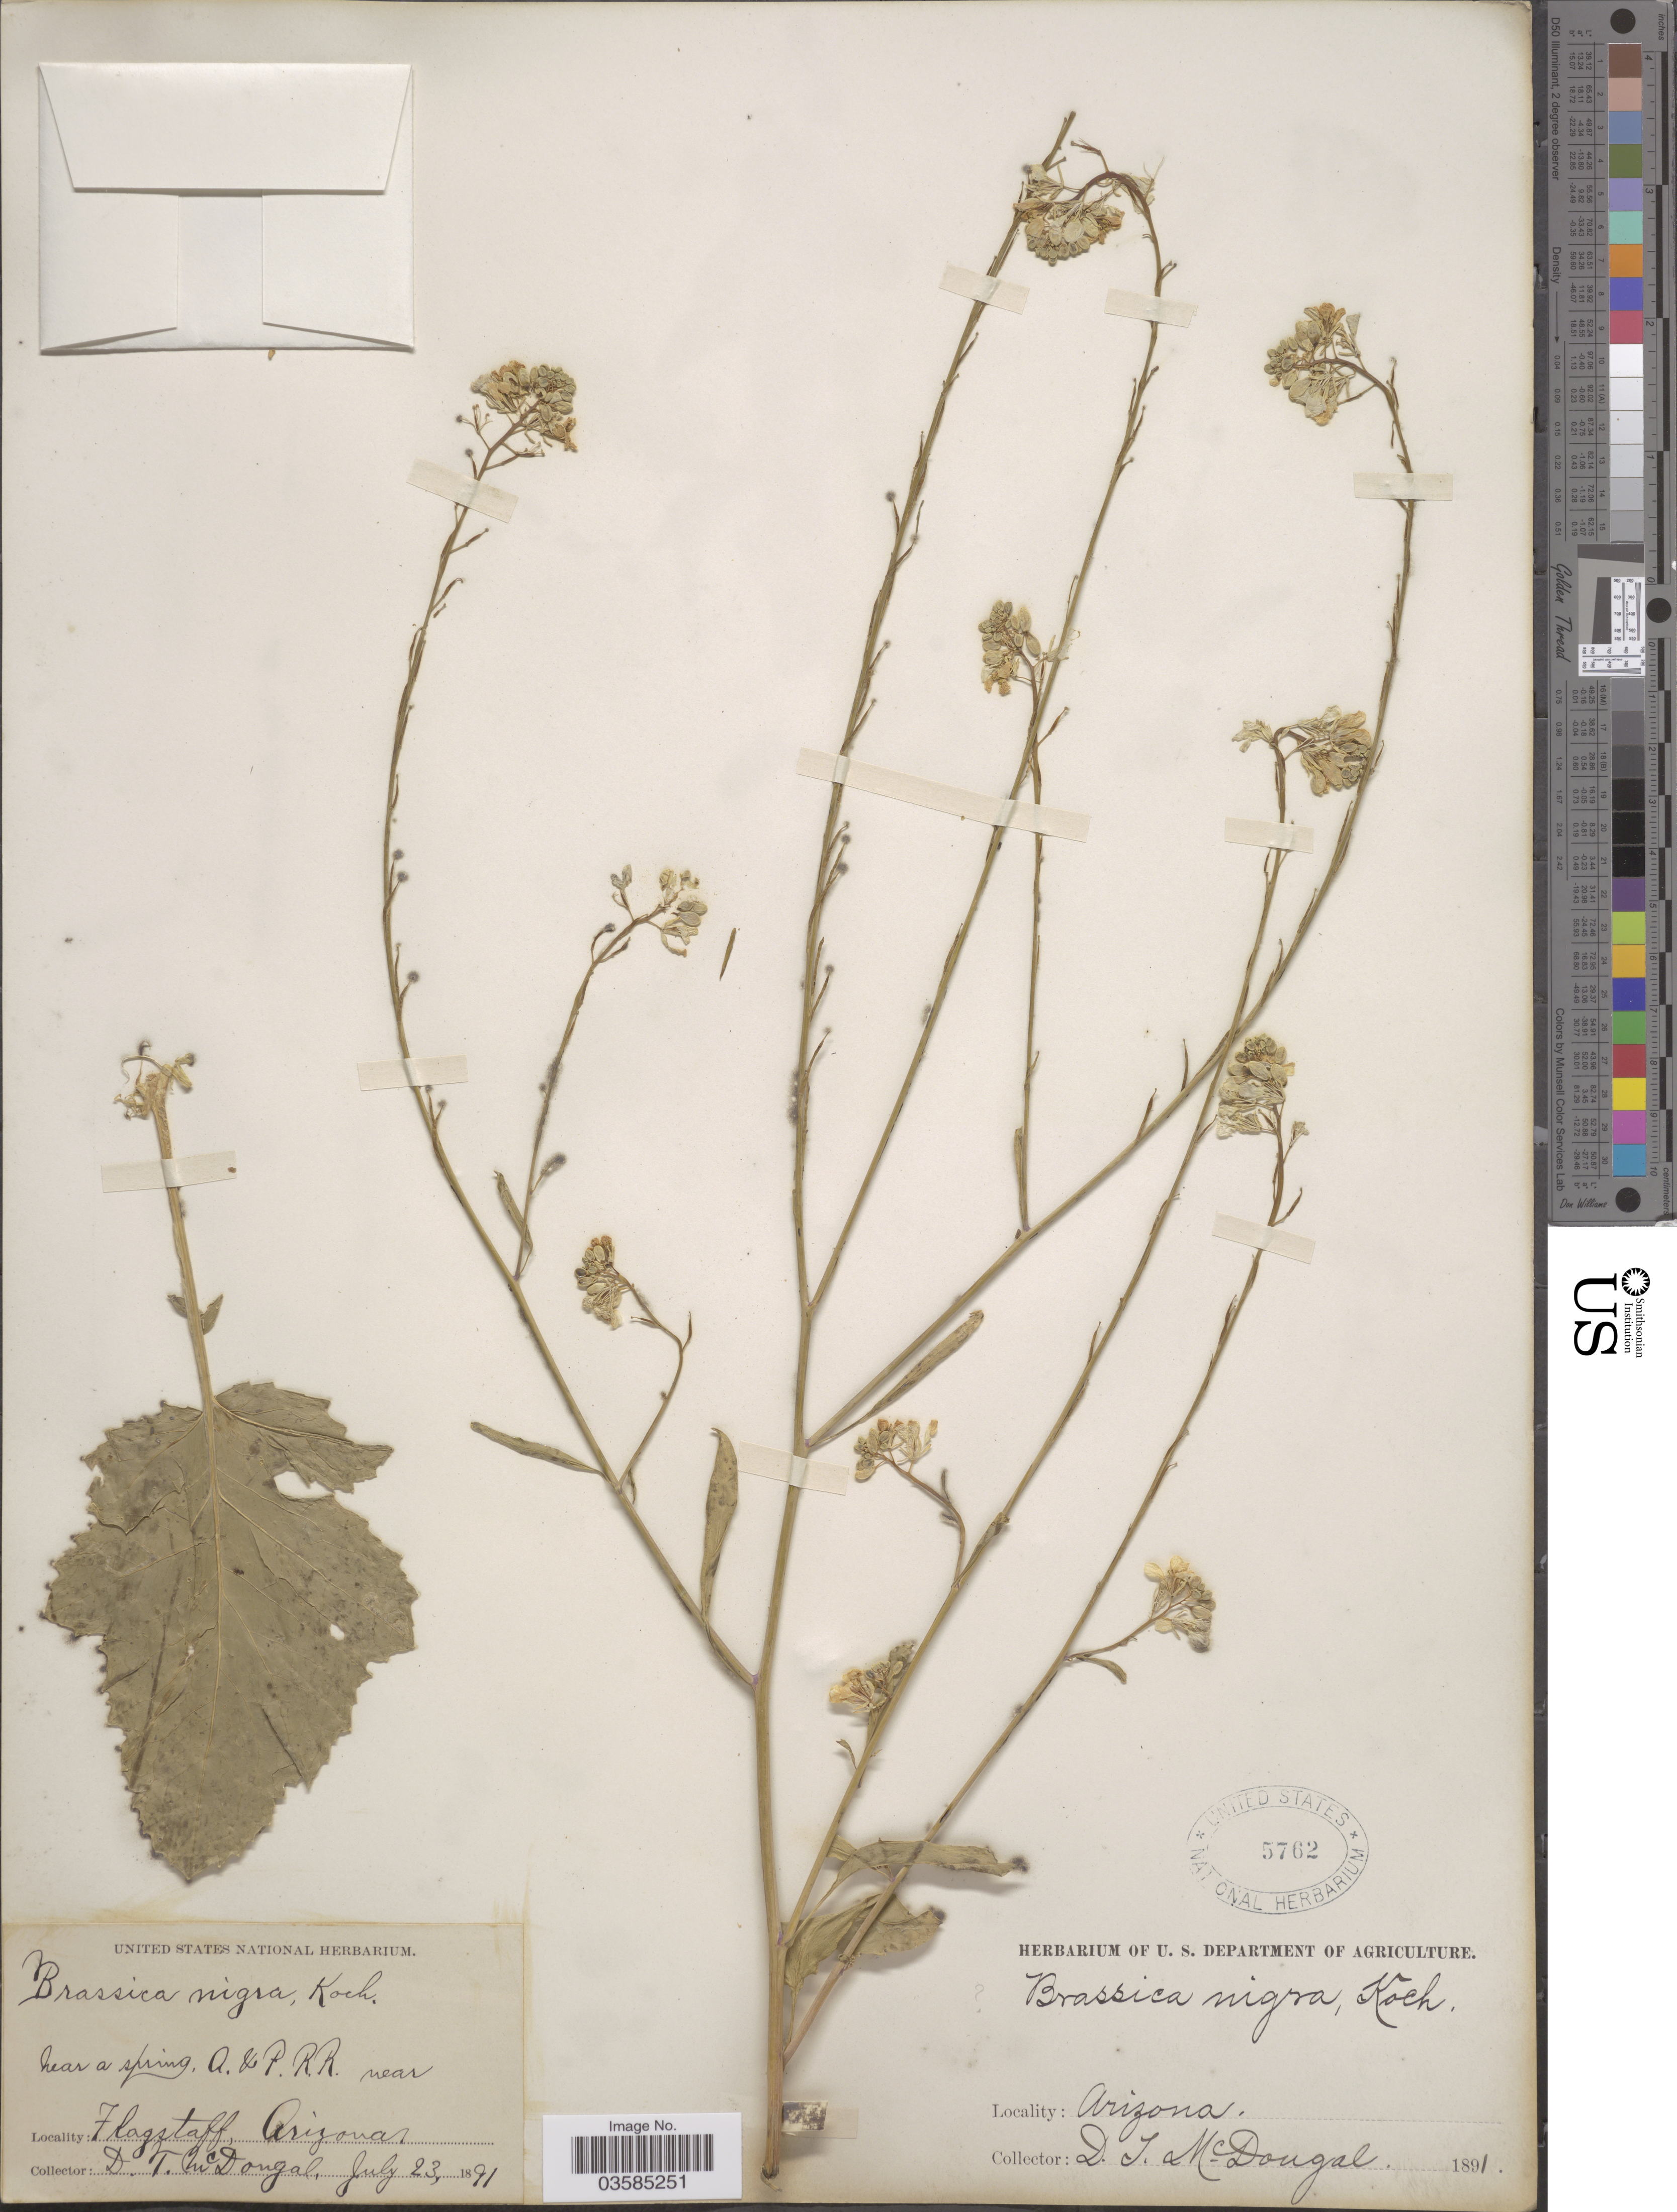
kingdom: Plantae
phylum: Tracheophyta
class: Magnoliopsida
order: Brassicales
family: Brassicaceae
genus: Brassica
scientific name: Brassica nigra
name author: (L.) W.D.J. Koch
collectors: D. McDougal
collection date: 1891-07-23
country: United States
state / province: Arizona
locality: Near a spring Q. & P. R. R. near Flagstaff .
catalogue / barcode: US 5762